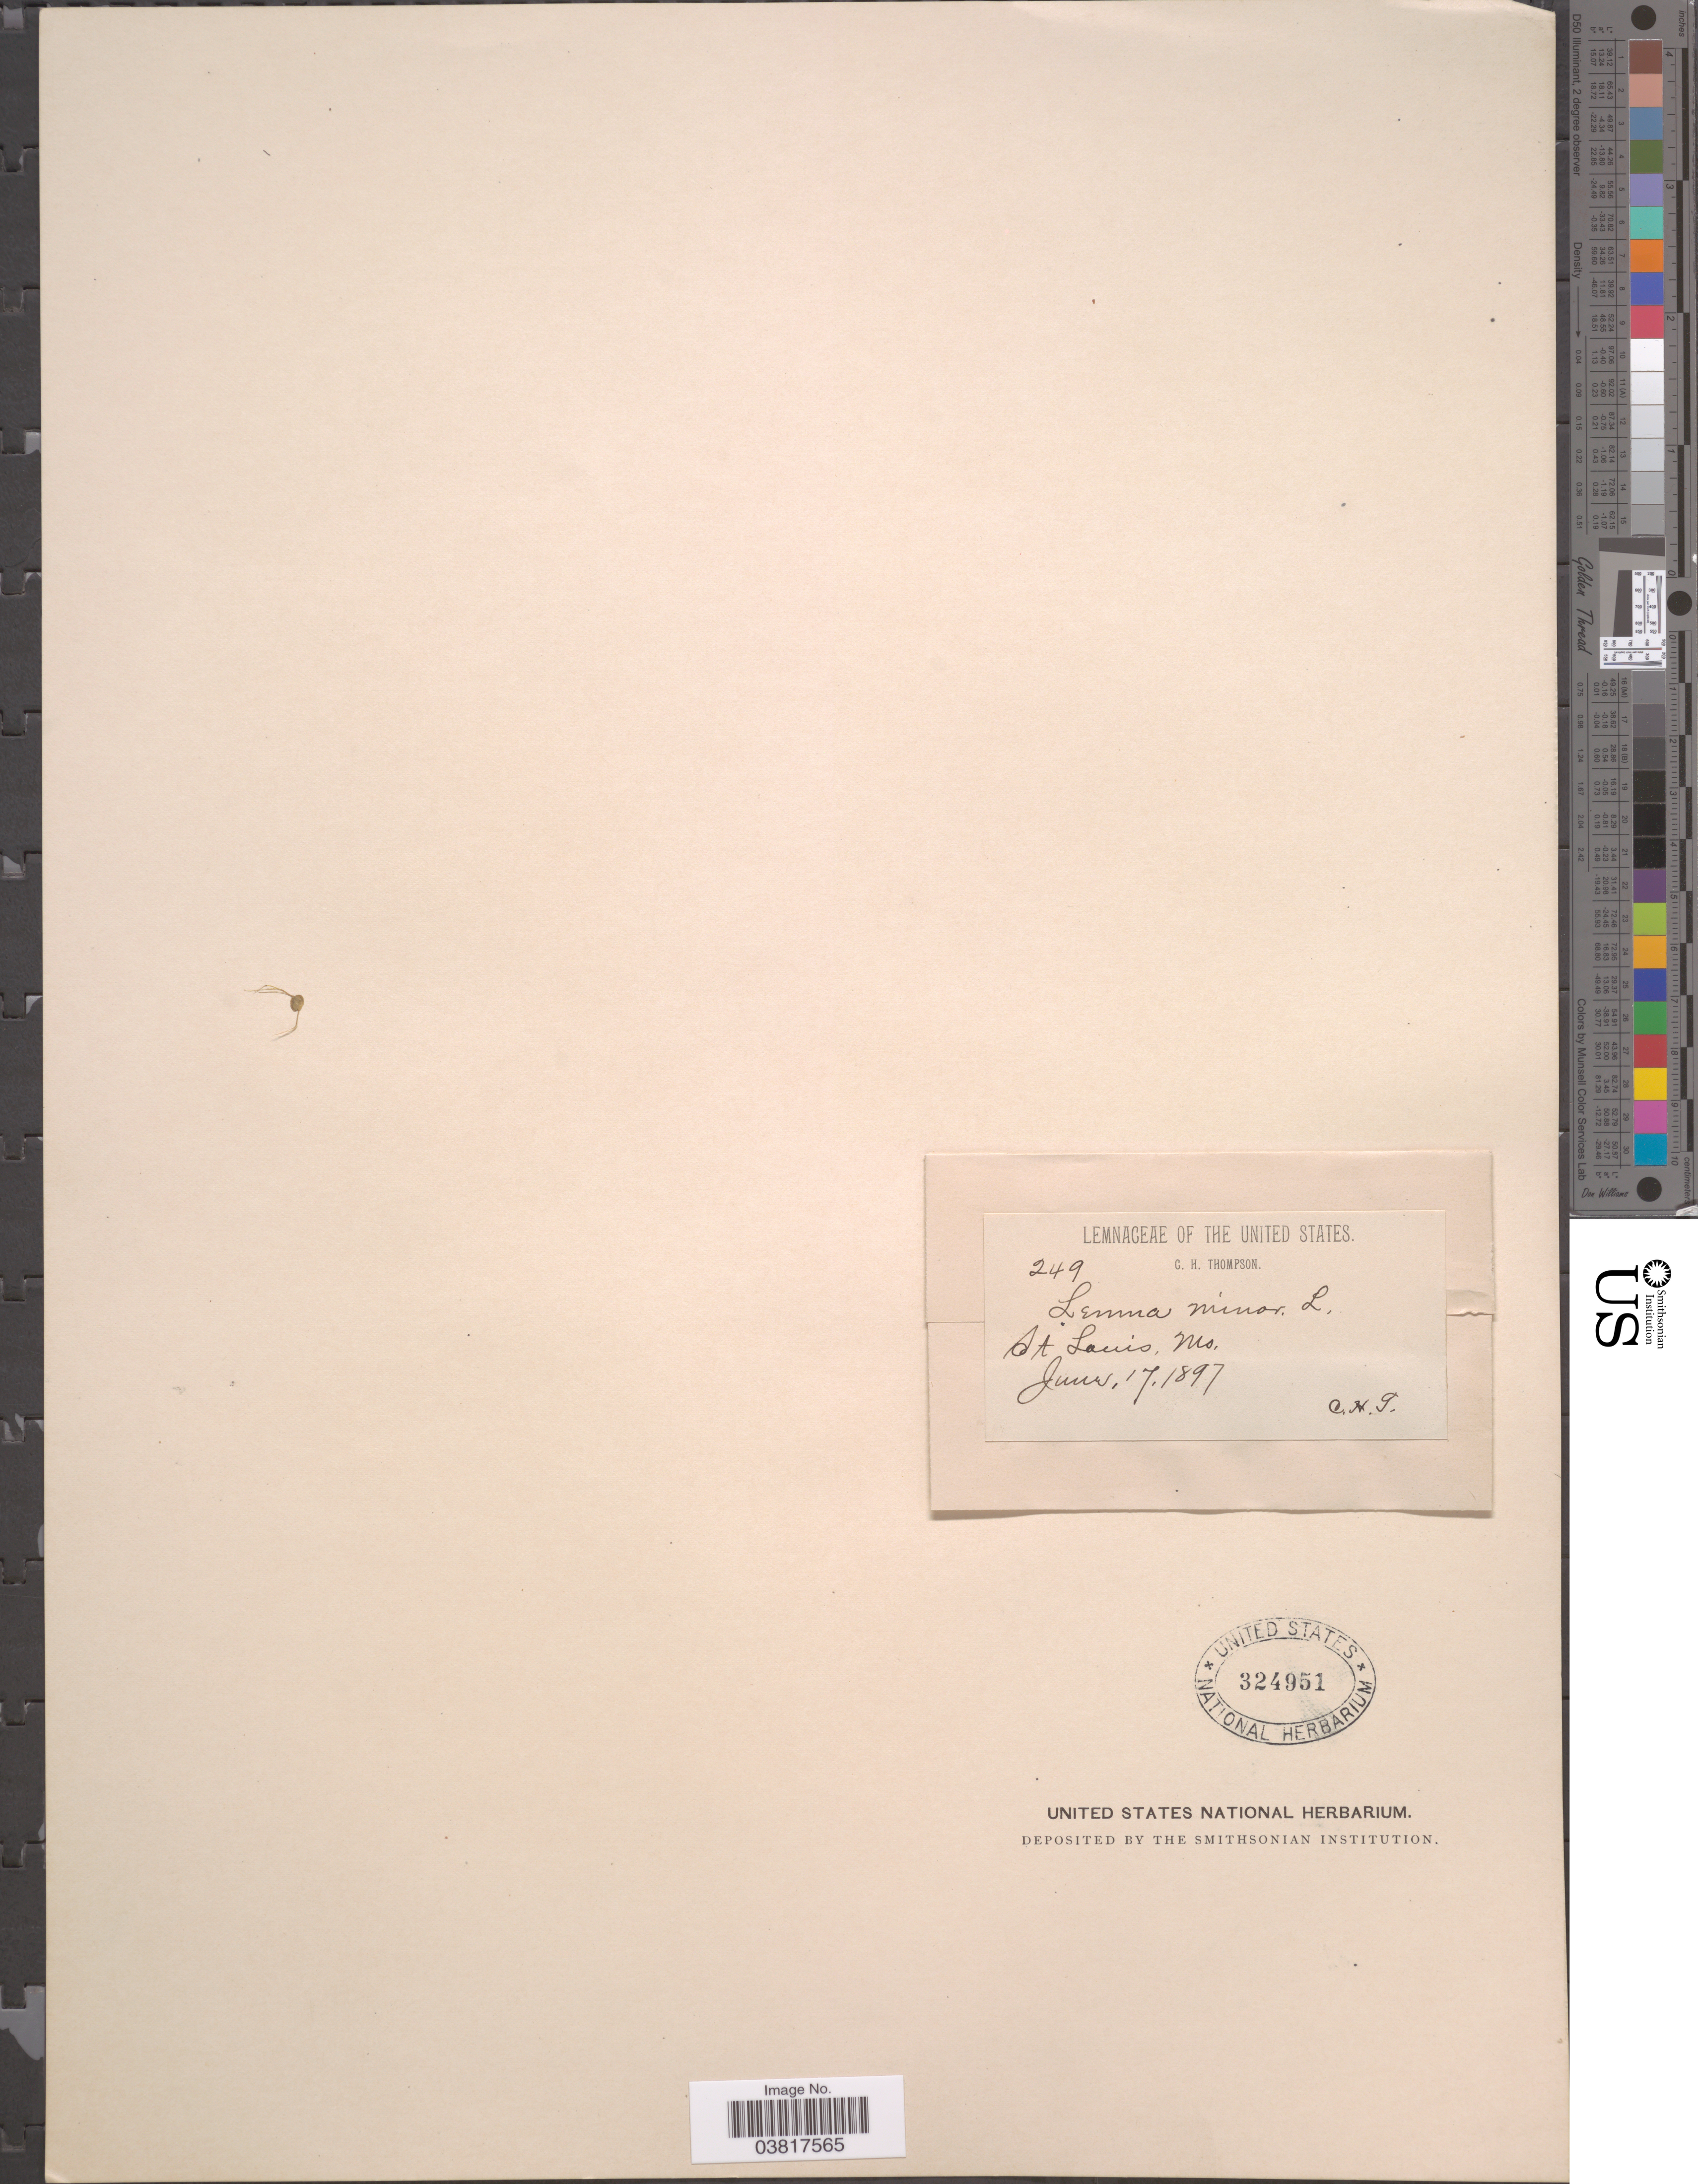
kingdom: Plantae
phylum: Tracheophyta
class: Liliopsida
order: Alismatales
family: Araceae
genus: Lemna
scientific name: Lemna minor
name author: L.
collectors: C. H. Thompson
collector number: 249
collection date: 1897-06-17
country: United States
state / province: Missouri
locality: St. Louis.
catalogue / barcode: US 324951